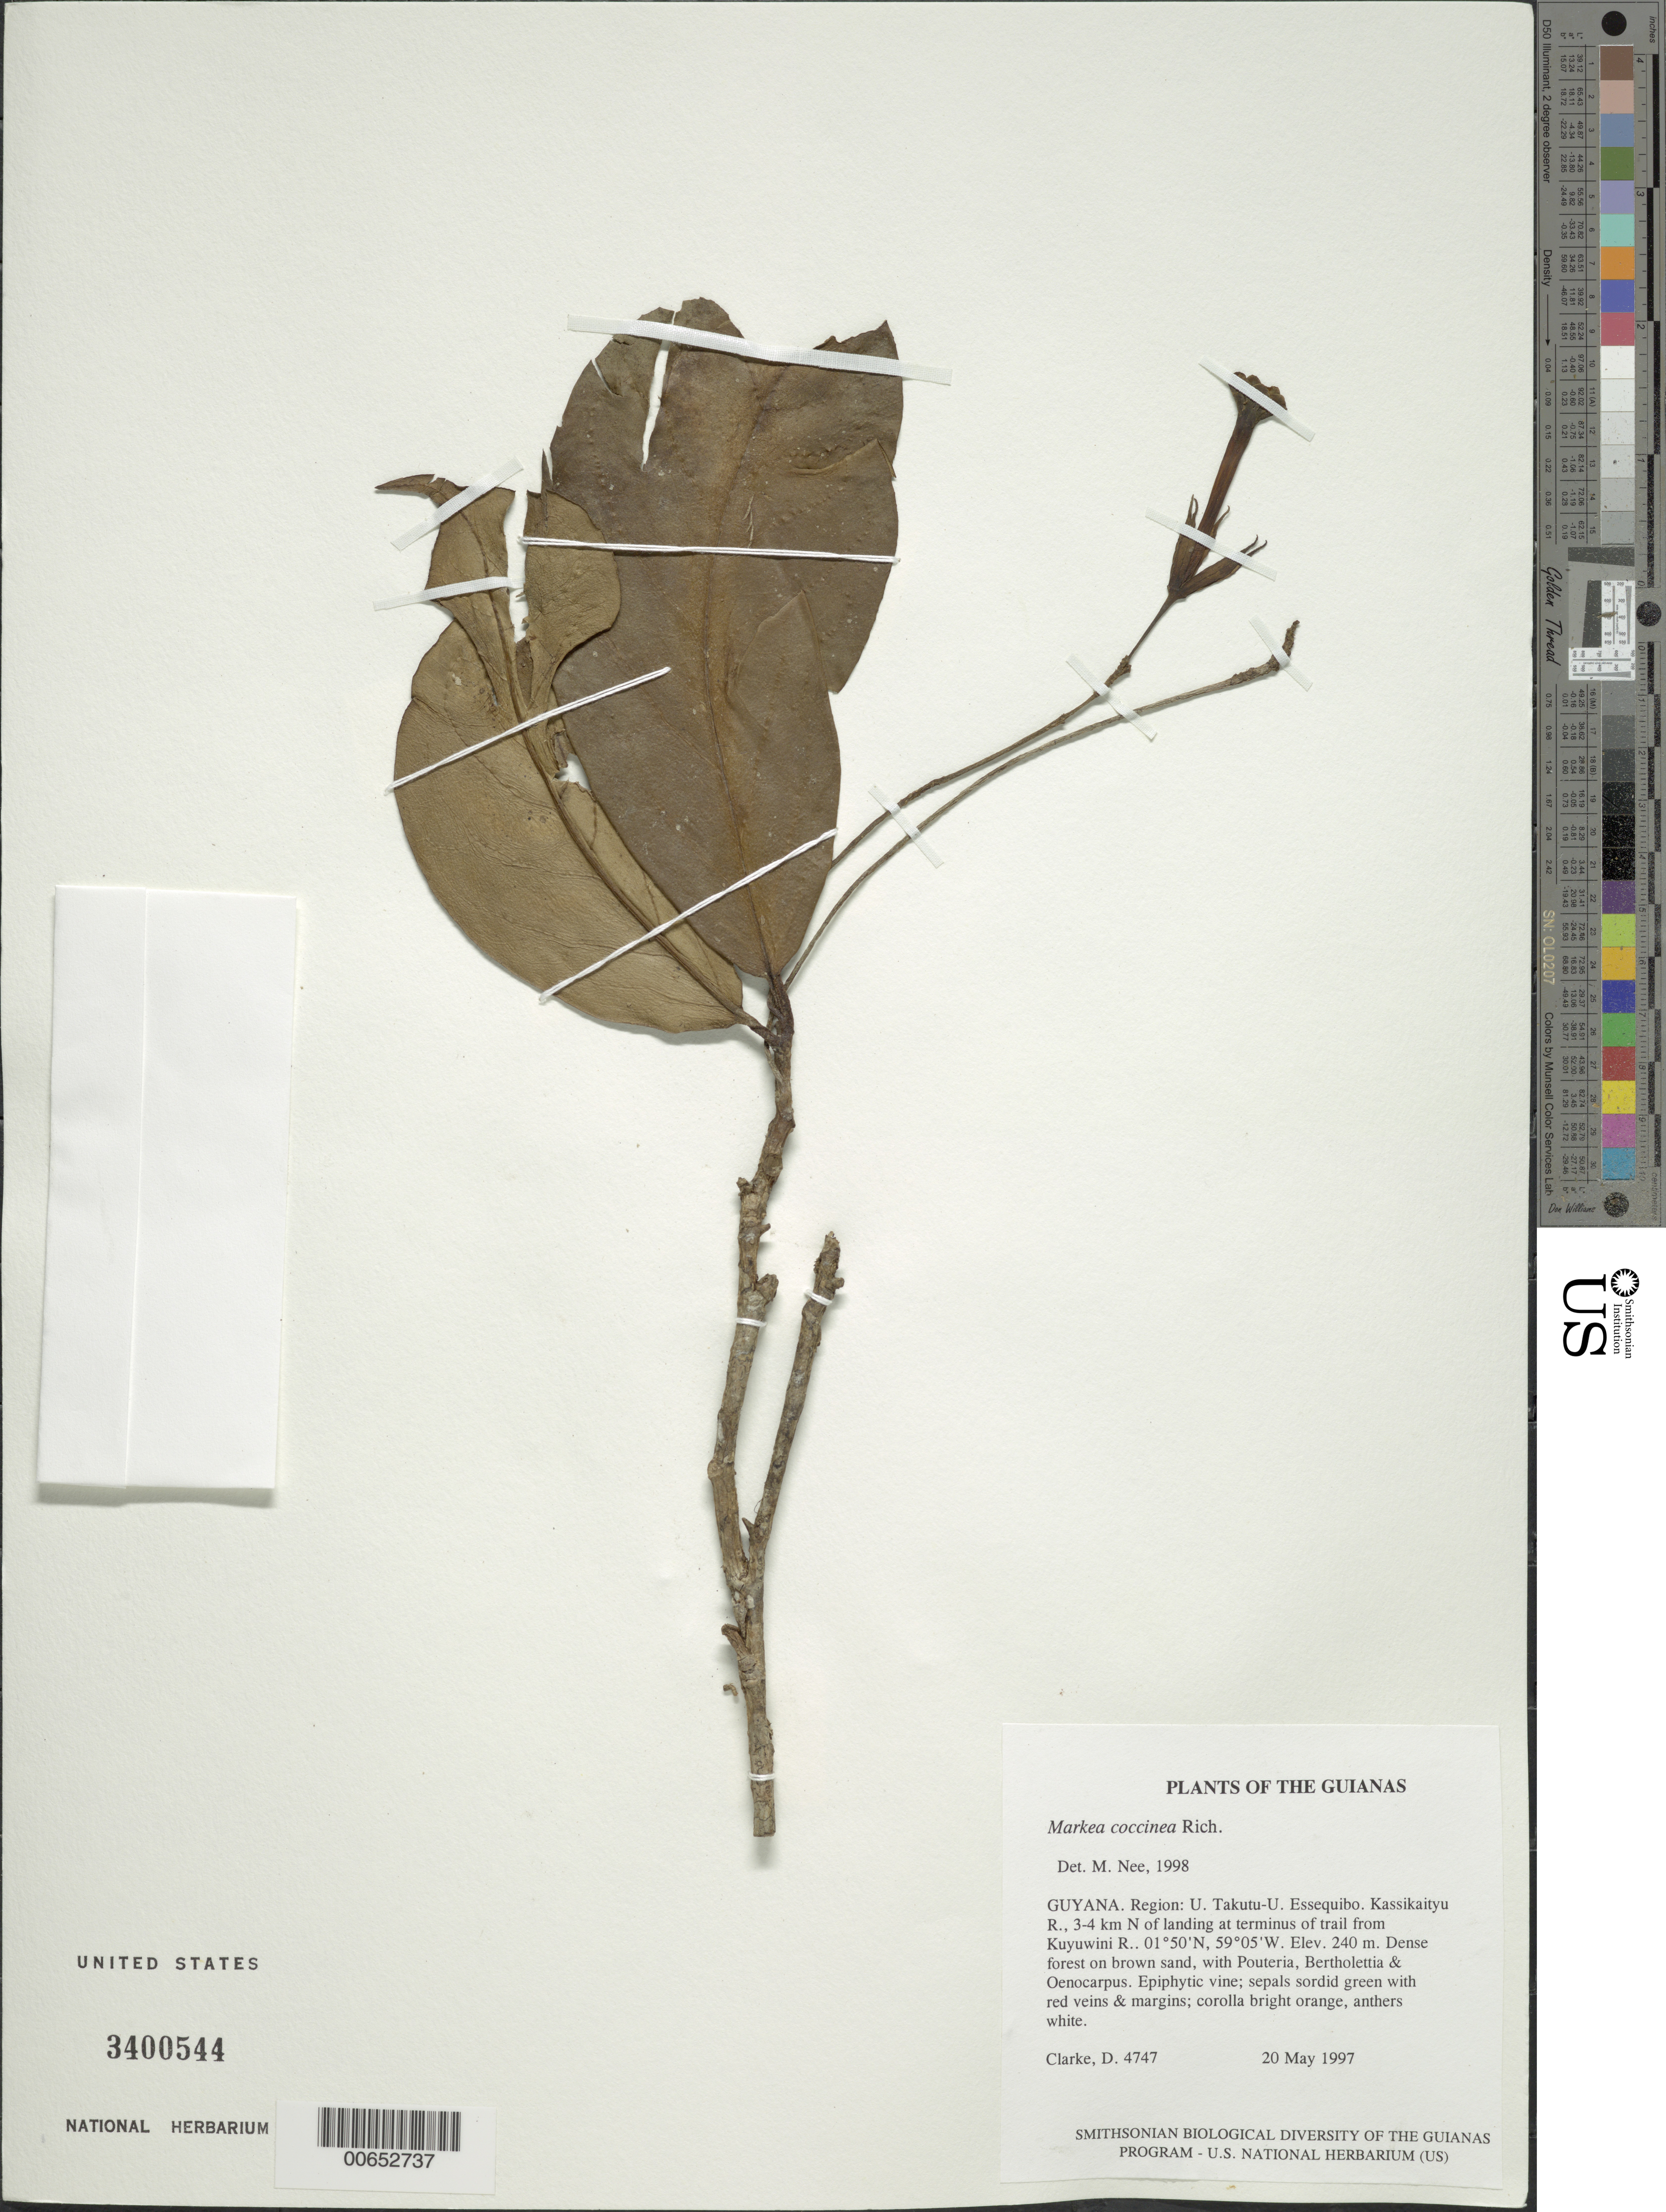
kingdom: Plantae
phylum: Tracheophyta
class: Magnoliopsida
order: Solanales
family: Solanaceae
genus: Markea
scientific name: Markea coccinea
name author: Rich.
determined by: Nee, Michael H.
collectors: H. D. Clarke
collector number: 4747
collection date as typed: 20 May 1997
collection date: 1997-05-20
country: Guyana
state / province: U. Takutu-U. Essequibo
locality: Kassikaityu R., 3-4 km N of landing at terminus of trail from Kuyuwini R.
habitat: Dense forest on brown sand, with Pouteria, Bertholettia & Oenocarpus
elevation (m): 240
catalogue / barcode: US 3400544